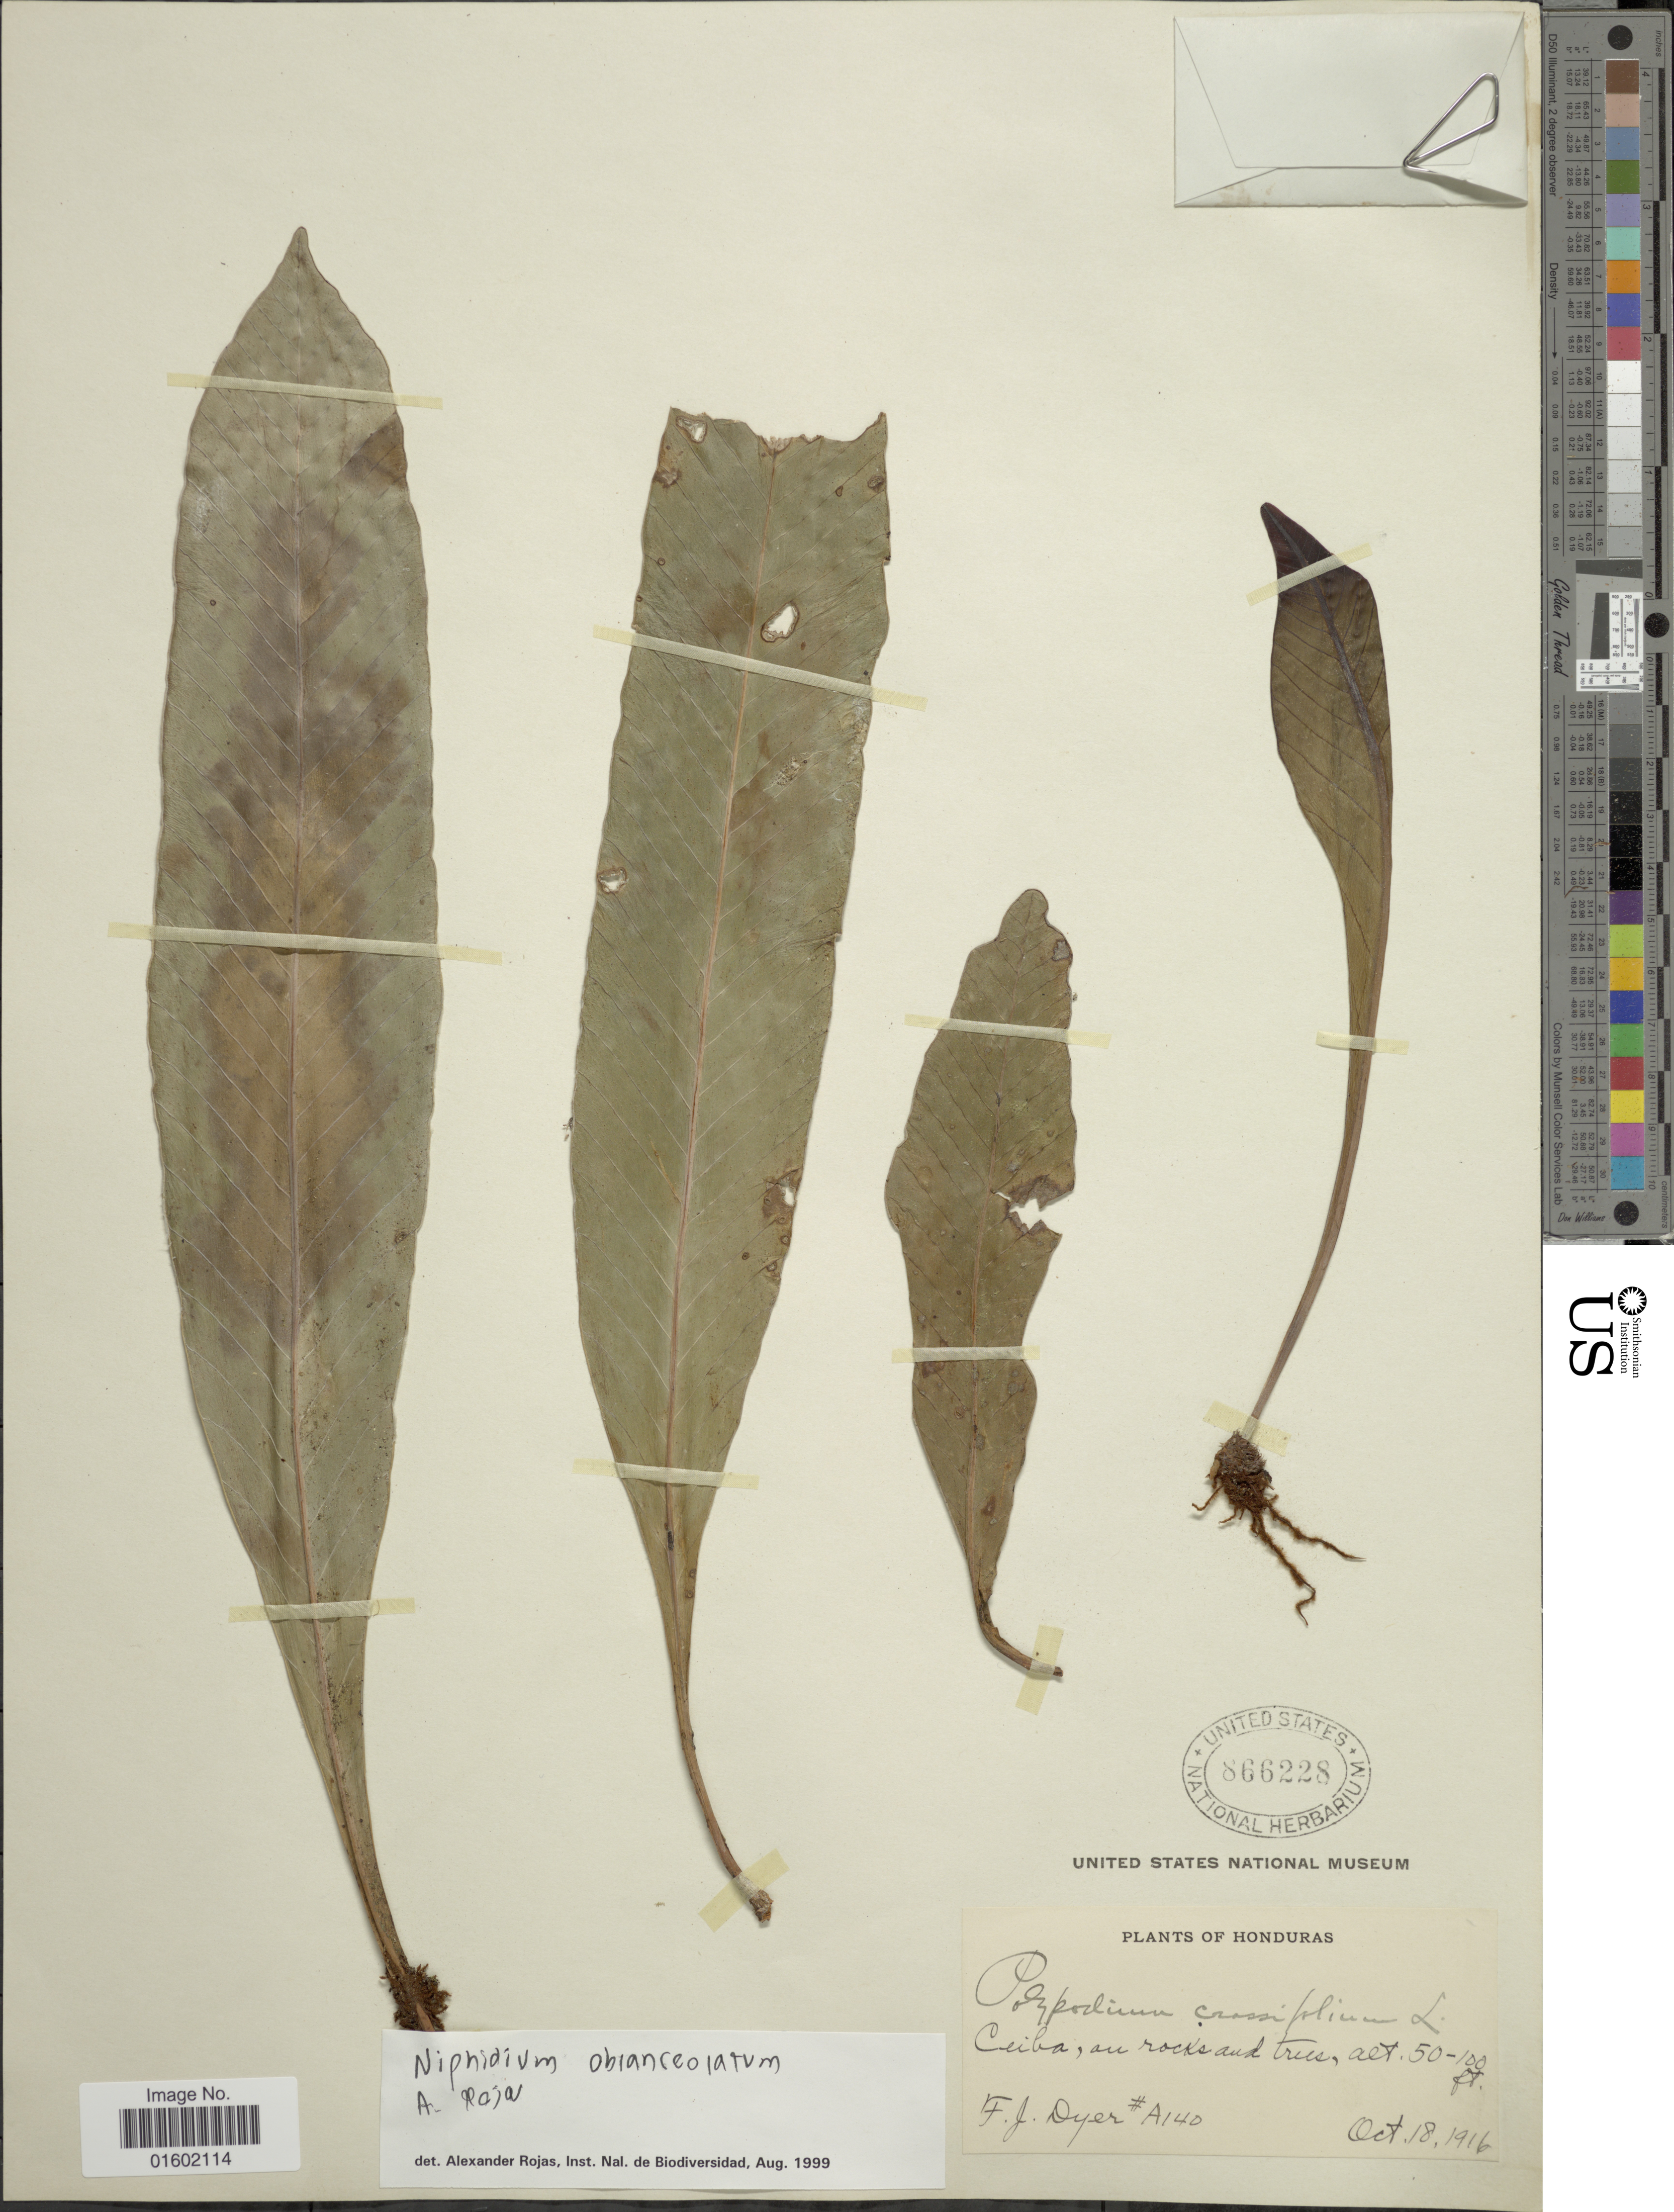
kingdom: Plantae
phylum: Tracheophyta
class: Polypodiopsida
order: Polypodiales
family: Polypodiaceae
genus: Niphidium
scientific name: Niphidium crassifolium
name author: (L.) Lellinger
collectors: F. J. Dyer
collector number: A140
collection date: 1916-10-18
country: Honduras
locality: Ceiba, au rocks and trees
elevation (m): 15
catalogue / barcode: US 866228